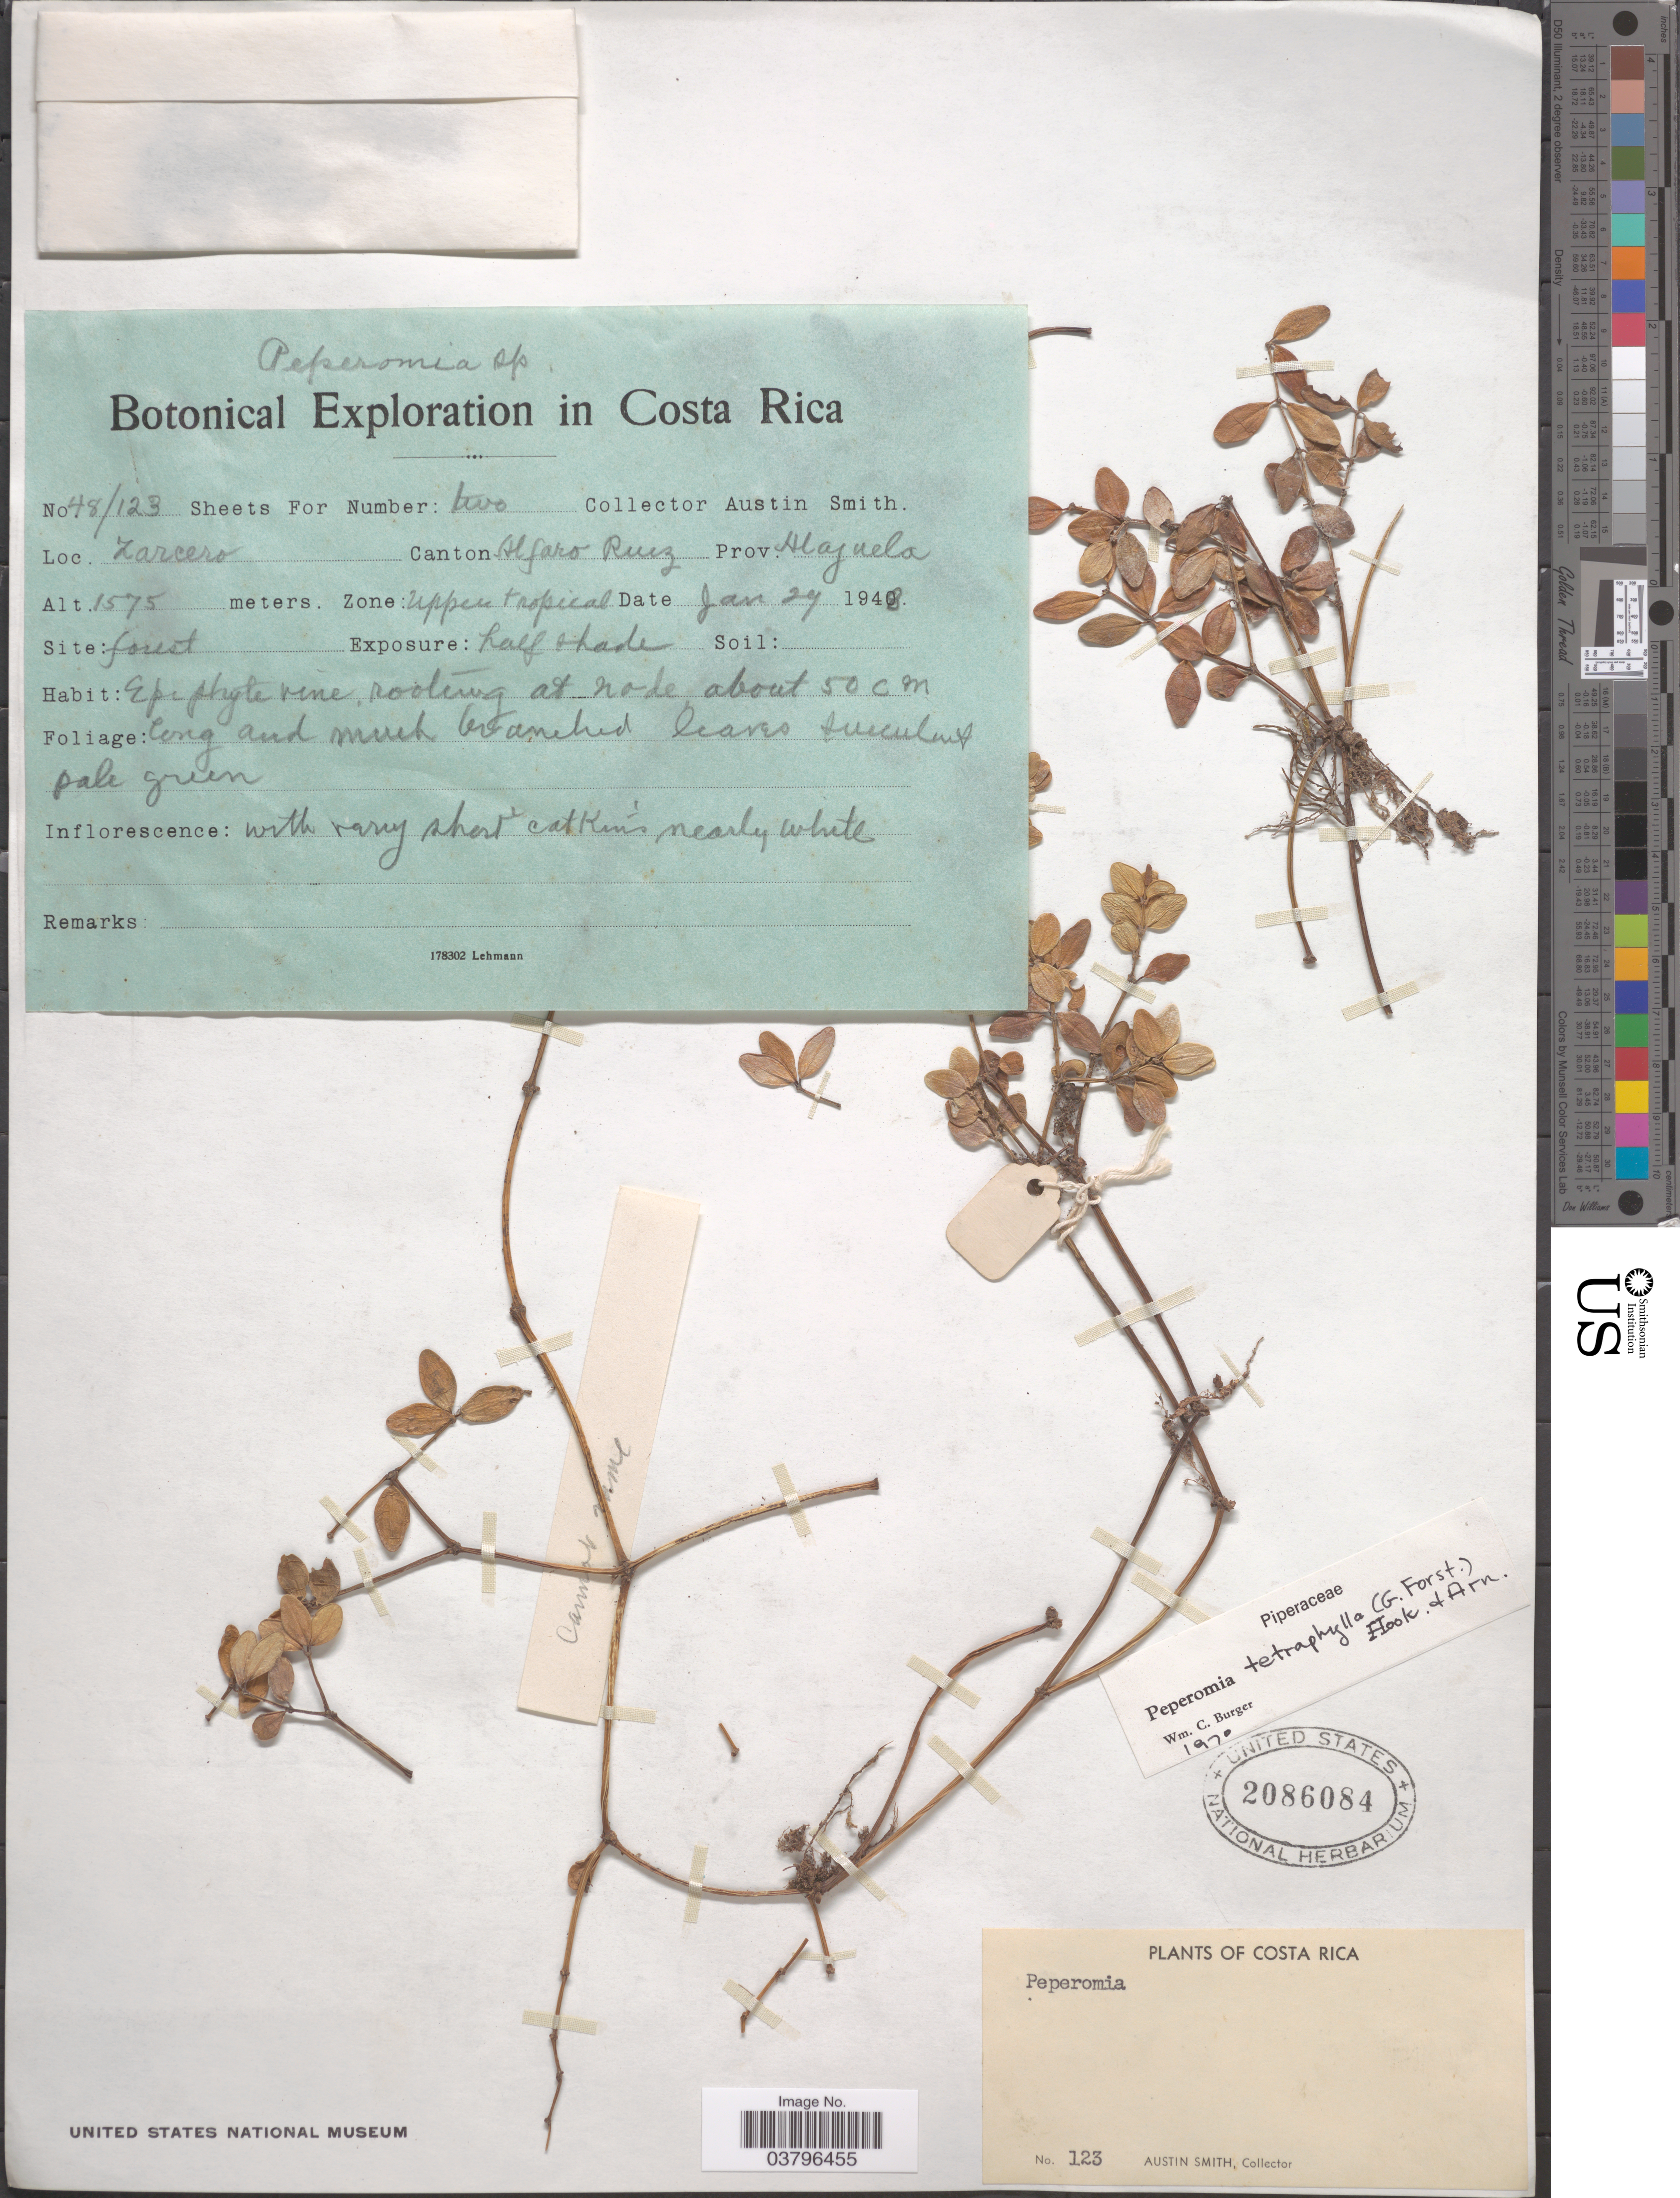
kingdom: Plantae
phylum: Tracheophyta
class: Magnoliopsida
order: Piperales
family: Piperaceae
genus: Peperomia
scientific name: Peperomia tetraphylla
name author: (G. Forst.) Hook. & Arn.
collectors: Aust P. Smith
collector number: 48/123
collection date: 1948-01-29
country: Costa Rica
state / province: Alajuela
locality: Zarcero. Canton Alfaro Ruiz. Zone: Upper tropical.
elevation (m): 1575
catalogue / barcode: US 2086084